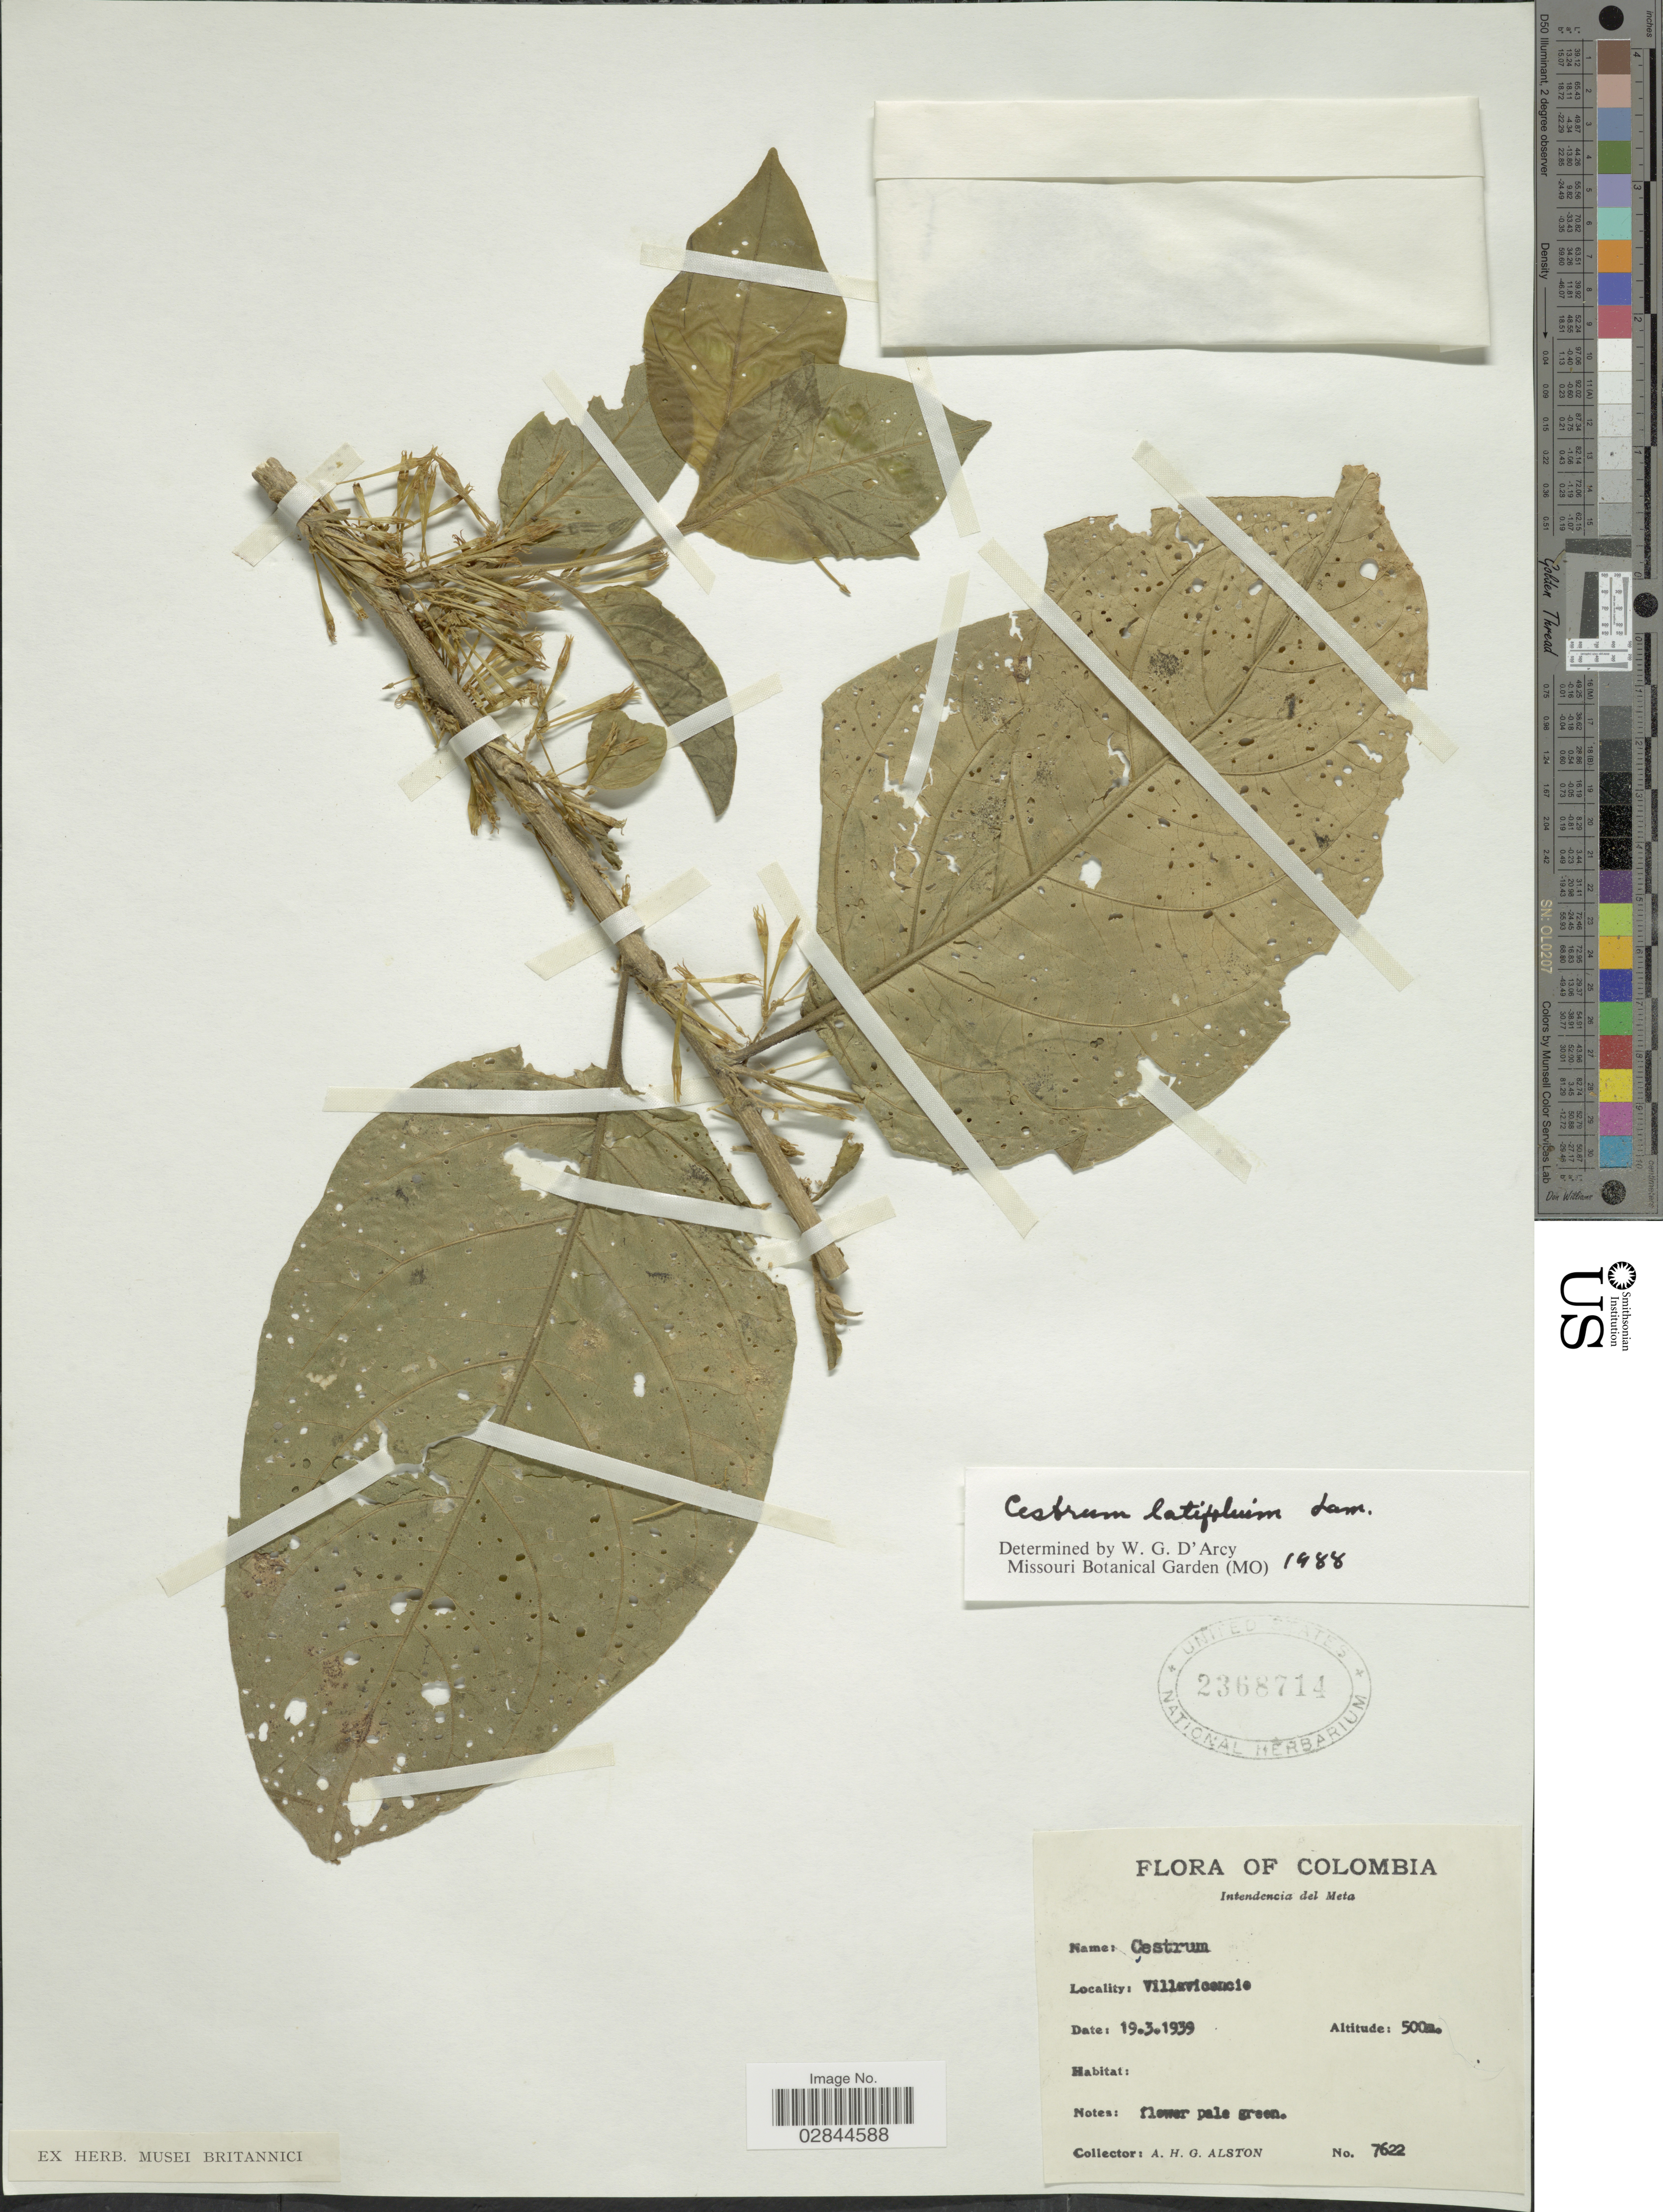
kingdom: Plantae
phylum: Tracheophyta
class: Magnoliopsida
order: Solanales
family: Solanaceae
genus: Cestrum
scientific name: Cestrum latifolium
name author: Lam.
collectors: A. H. Alston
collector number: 7622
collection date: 1939-03-19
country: Colombia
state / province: Meta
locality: Intendencia del Meta. Villavicencio.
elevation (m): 500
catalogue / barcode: US 2368714